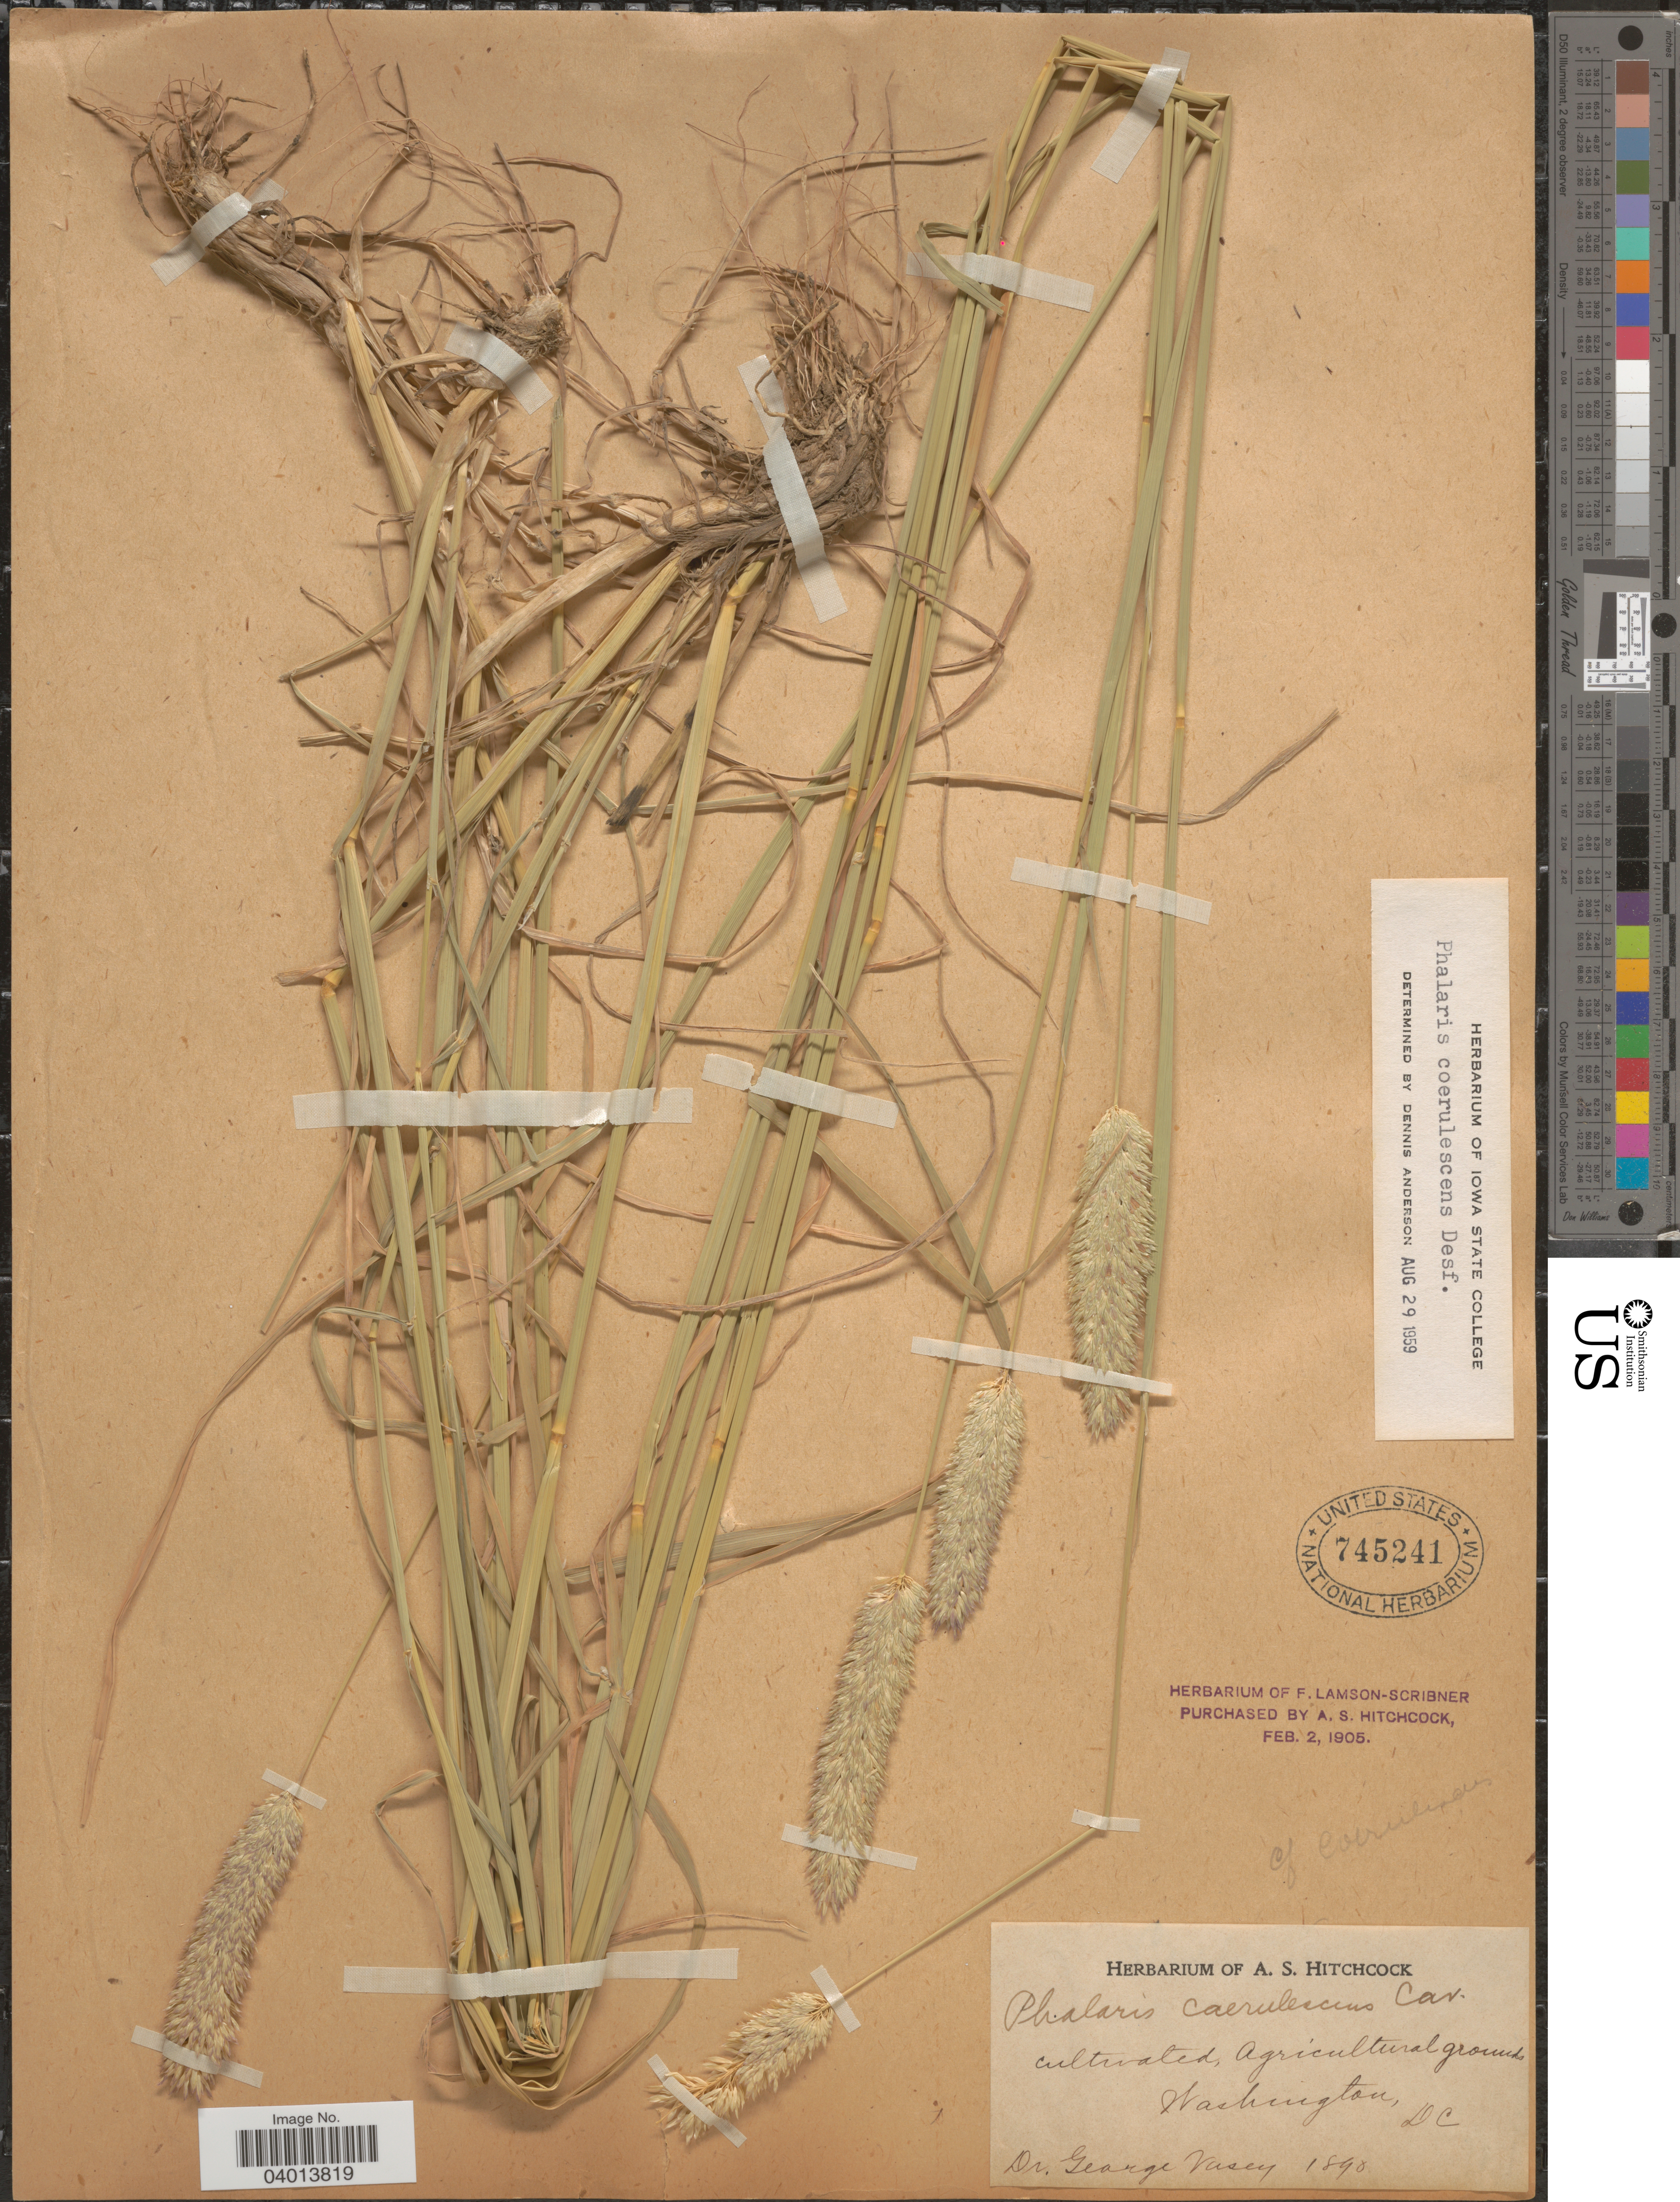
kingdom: Plantae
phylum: Tracheophyta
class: Liliopsida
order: Poales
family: Poaceae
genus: Phalaris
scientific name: Phalaris coerulescens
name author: Desf.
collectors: G. R. Vasey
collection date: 1890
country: United States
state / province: District of Columbia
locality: Agricultural grounds. Washington, DC.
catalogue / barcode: US 745241